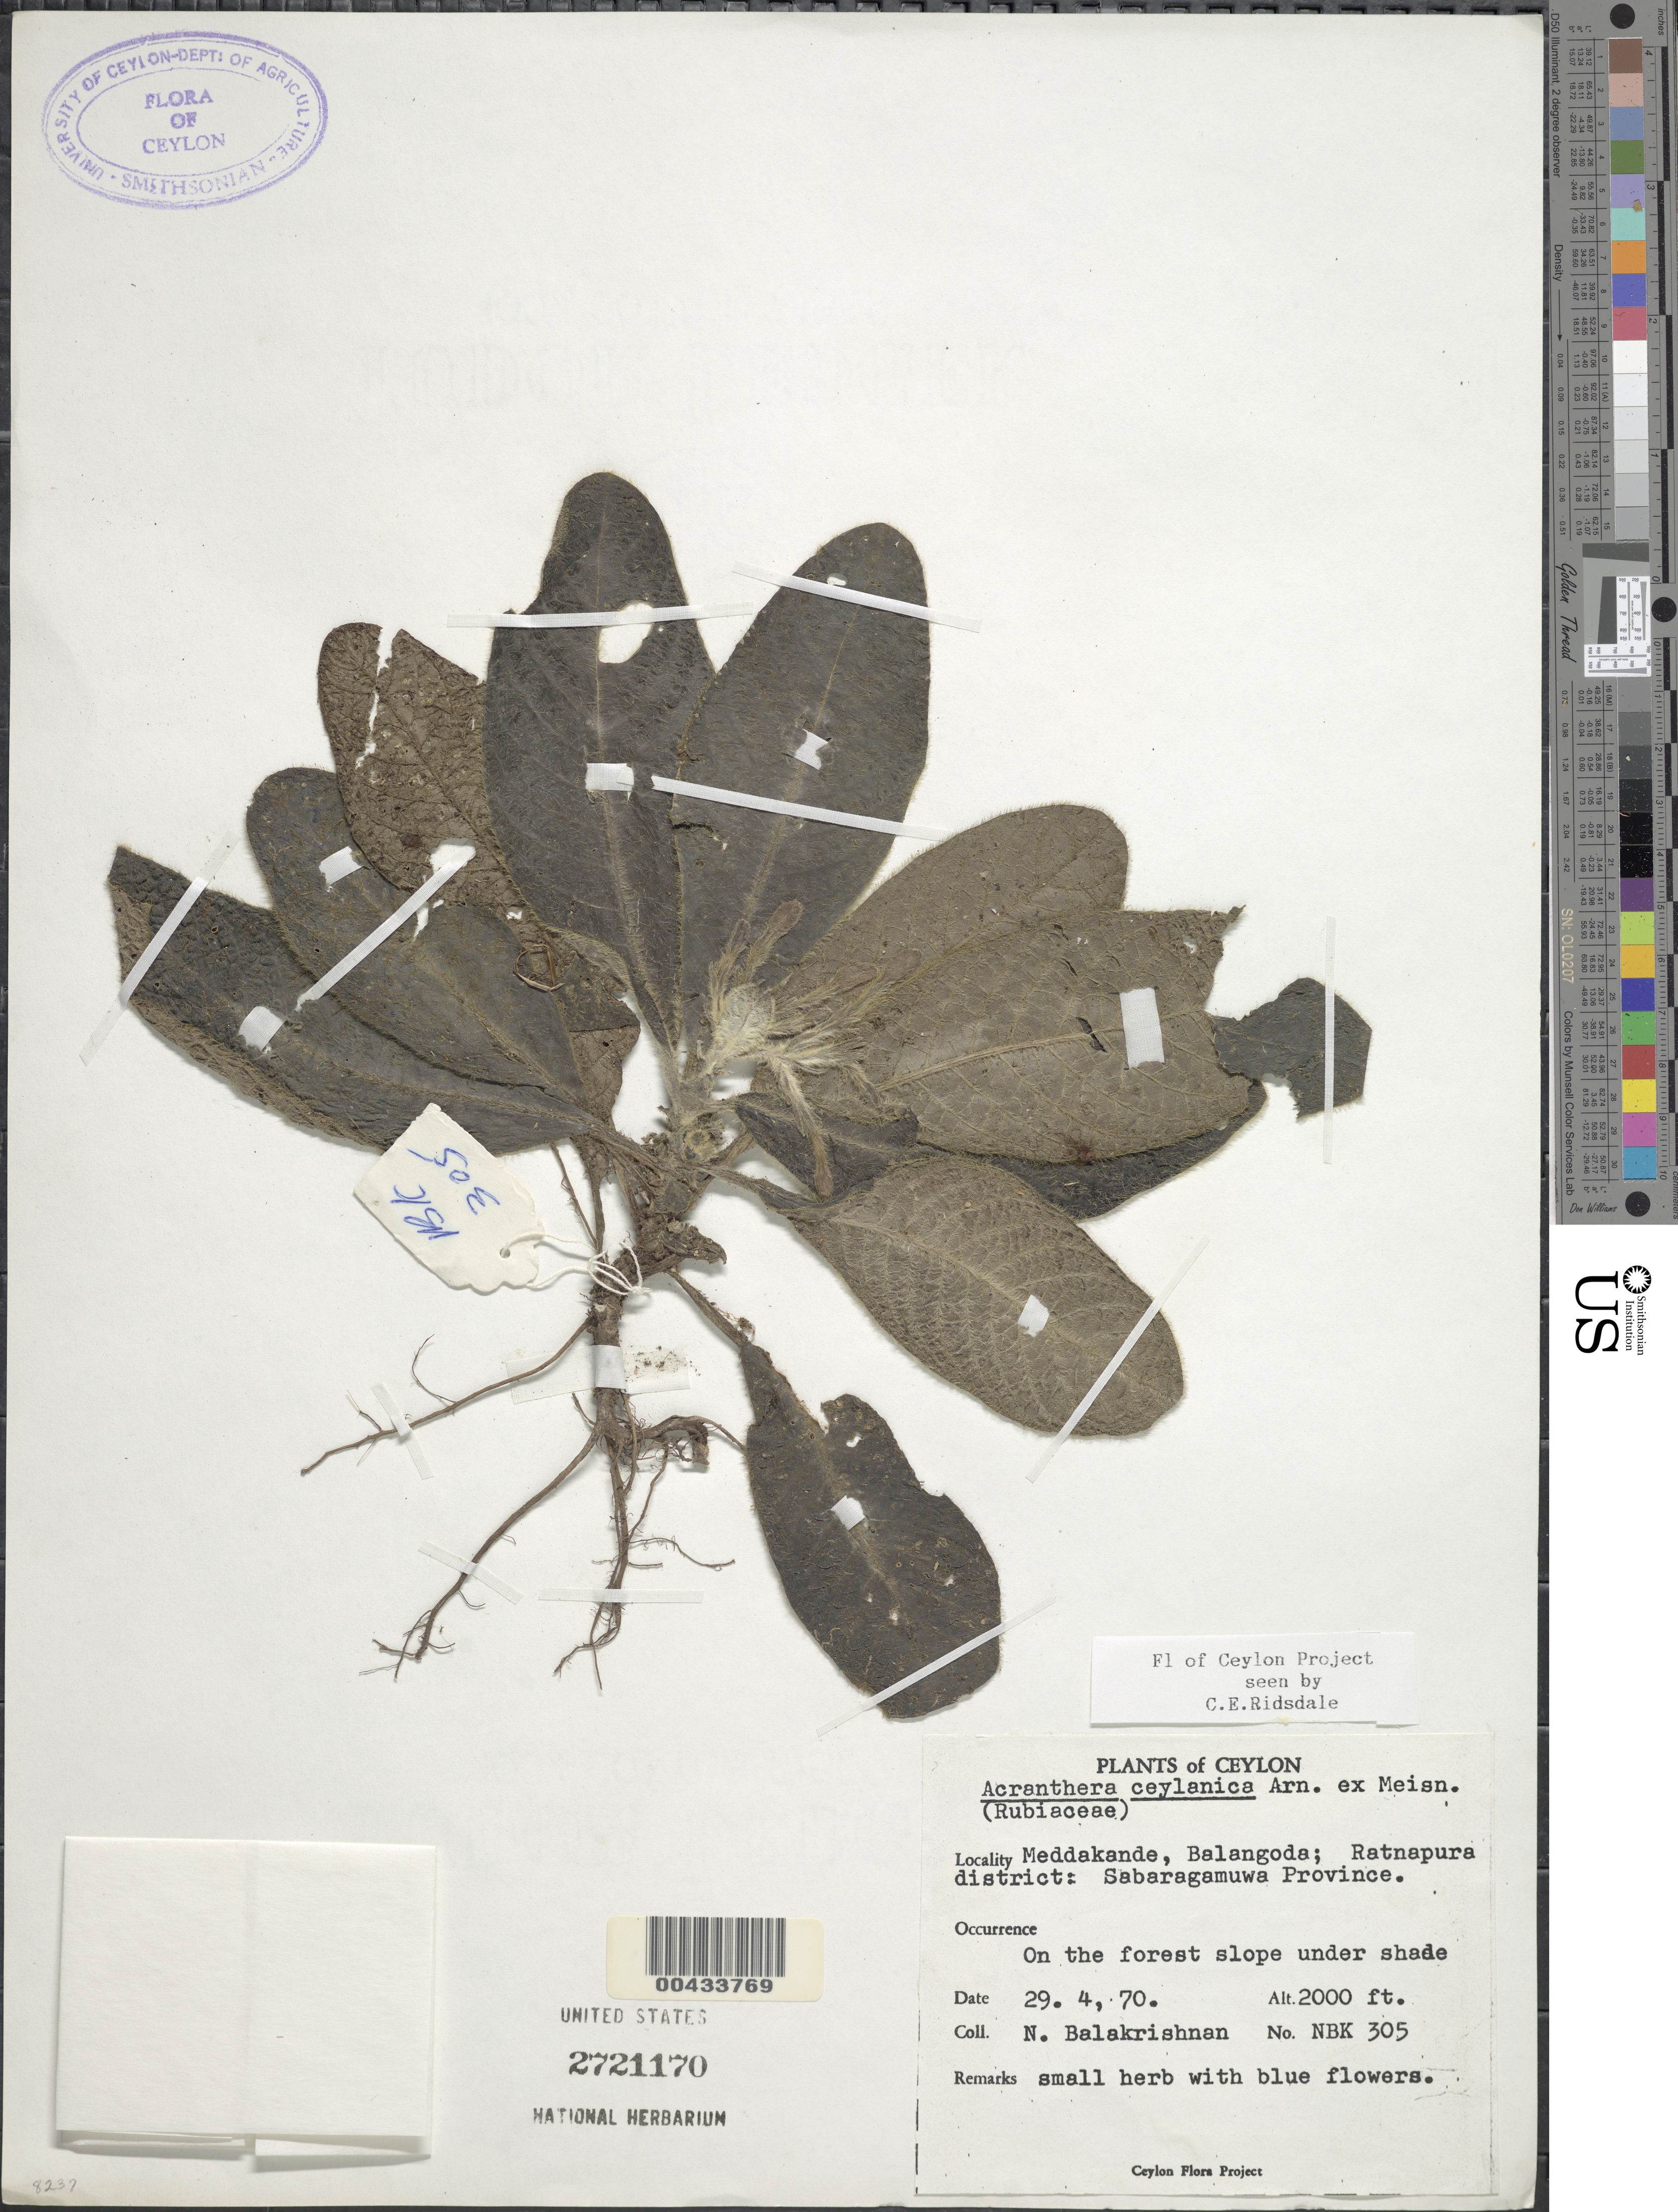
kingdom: Plantae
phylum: Tracheophyta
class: Magnoliopsida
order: Gentianales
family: Rubiaceae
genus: Acranthera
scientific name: Acranthera ceylanica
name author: Arn. ex Meisn.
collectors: N. Balakrishnan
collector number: NBK 305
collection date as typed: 29 Apr 1970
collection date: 1970-04-29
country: Sri Lanka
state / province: Sabaragamuwa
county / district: Ratnapura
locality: Meddakande, Balangoda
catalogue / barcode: US 2721170